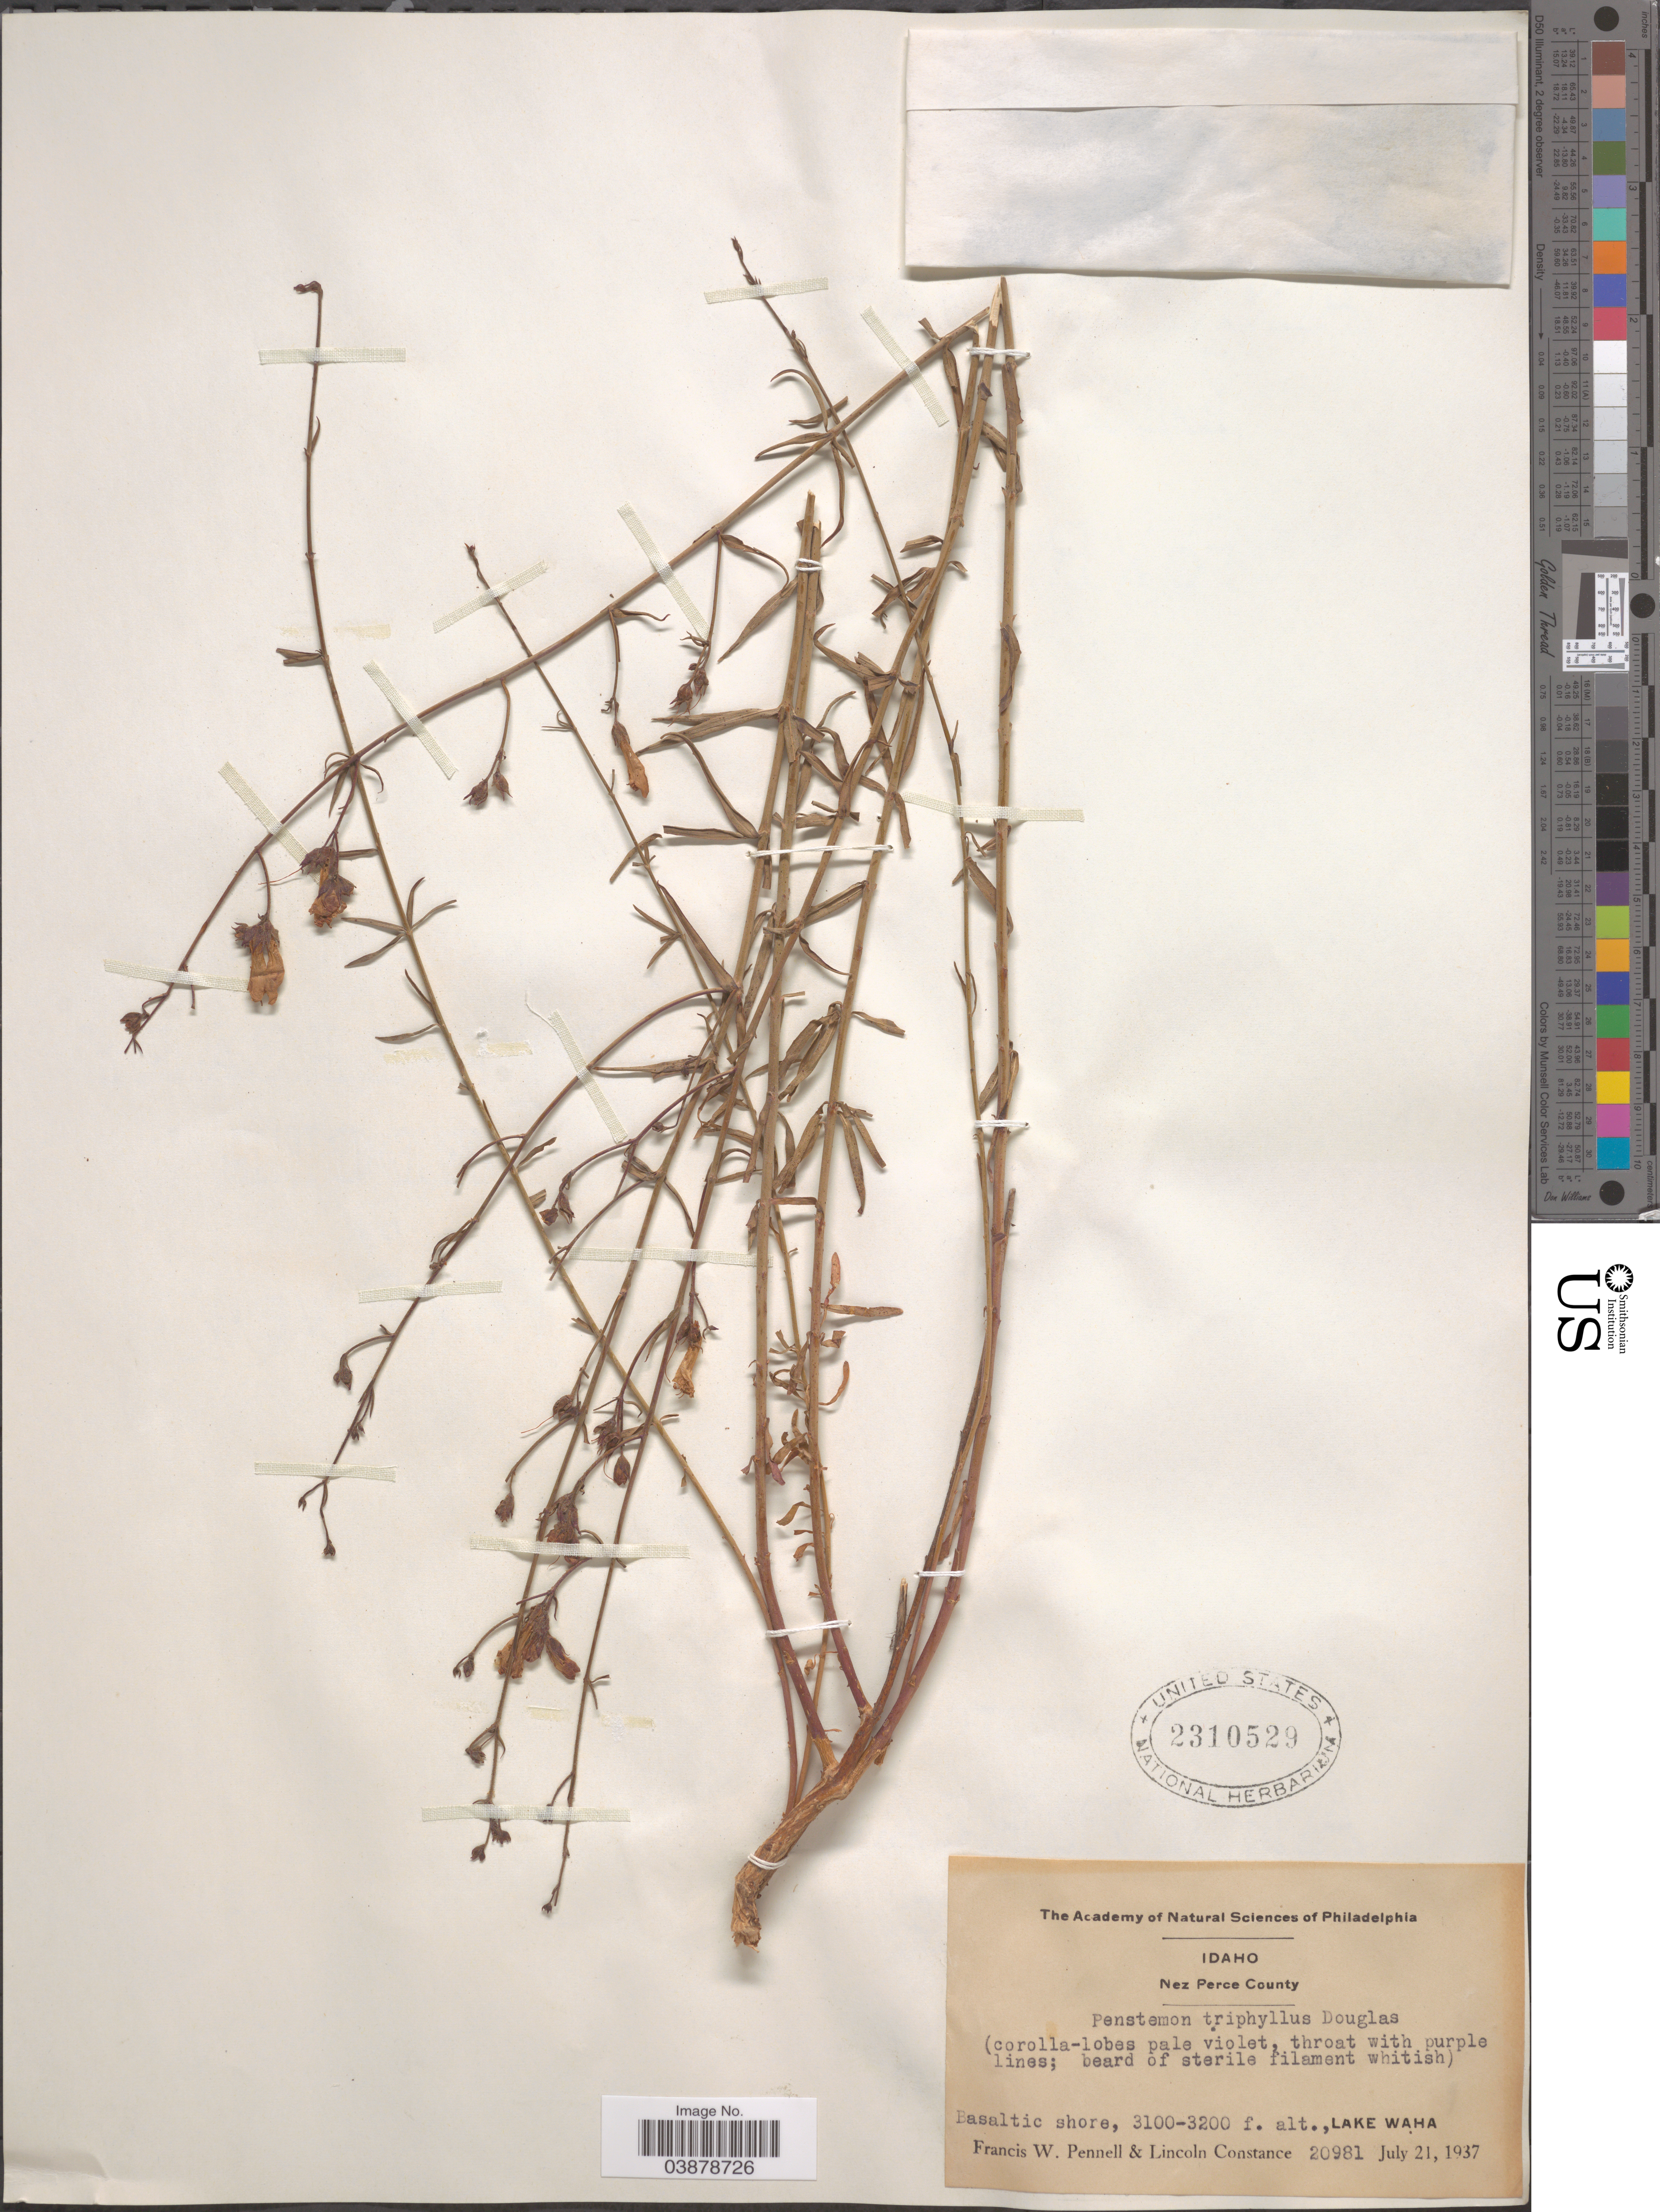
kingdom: Plantae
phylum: Tracheophyta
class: Magnoliopsida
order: Lamiales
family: Plantaginaceae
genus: Penstemon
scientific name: Penstemon triphyllus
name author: Douglas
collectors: F. W. Pennell & L. Constance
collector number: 20981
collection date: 1937-07-21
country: United States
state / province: Idaho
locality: Nez Perce County. Basaltic shore, Lake Waha.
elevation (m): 945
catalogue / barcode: US 2310529